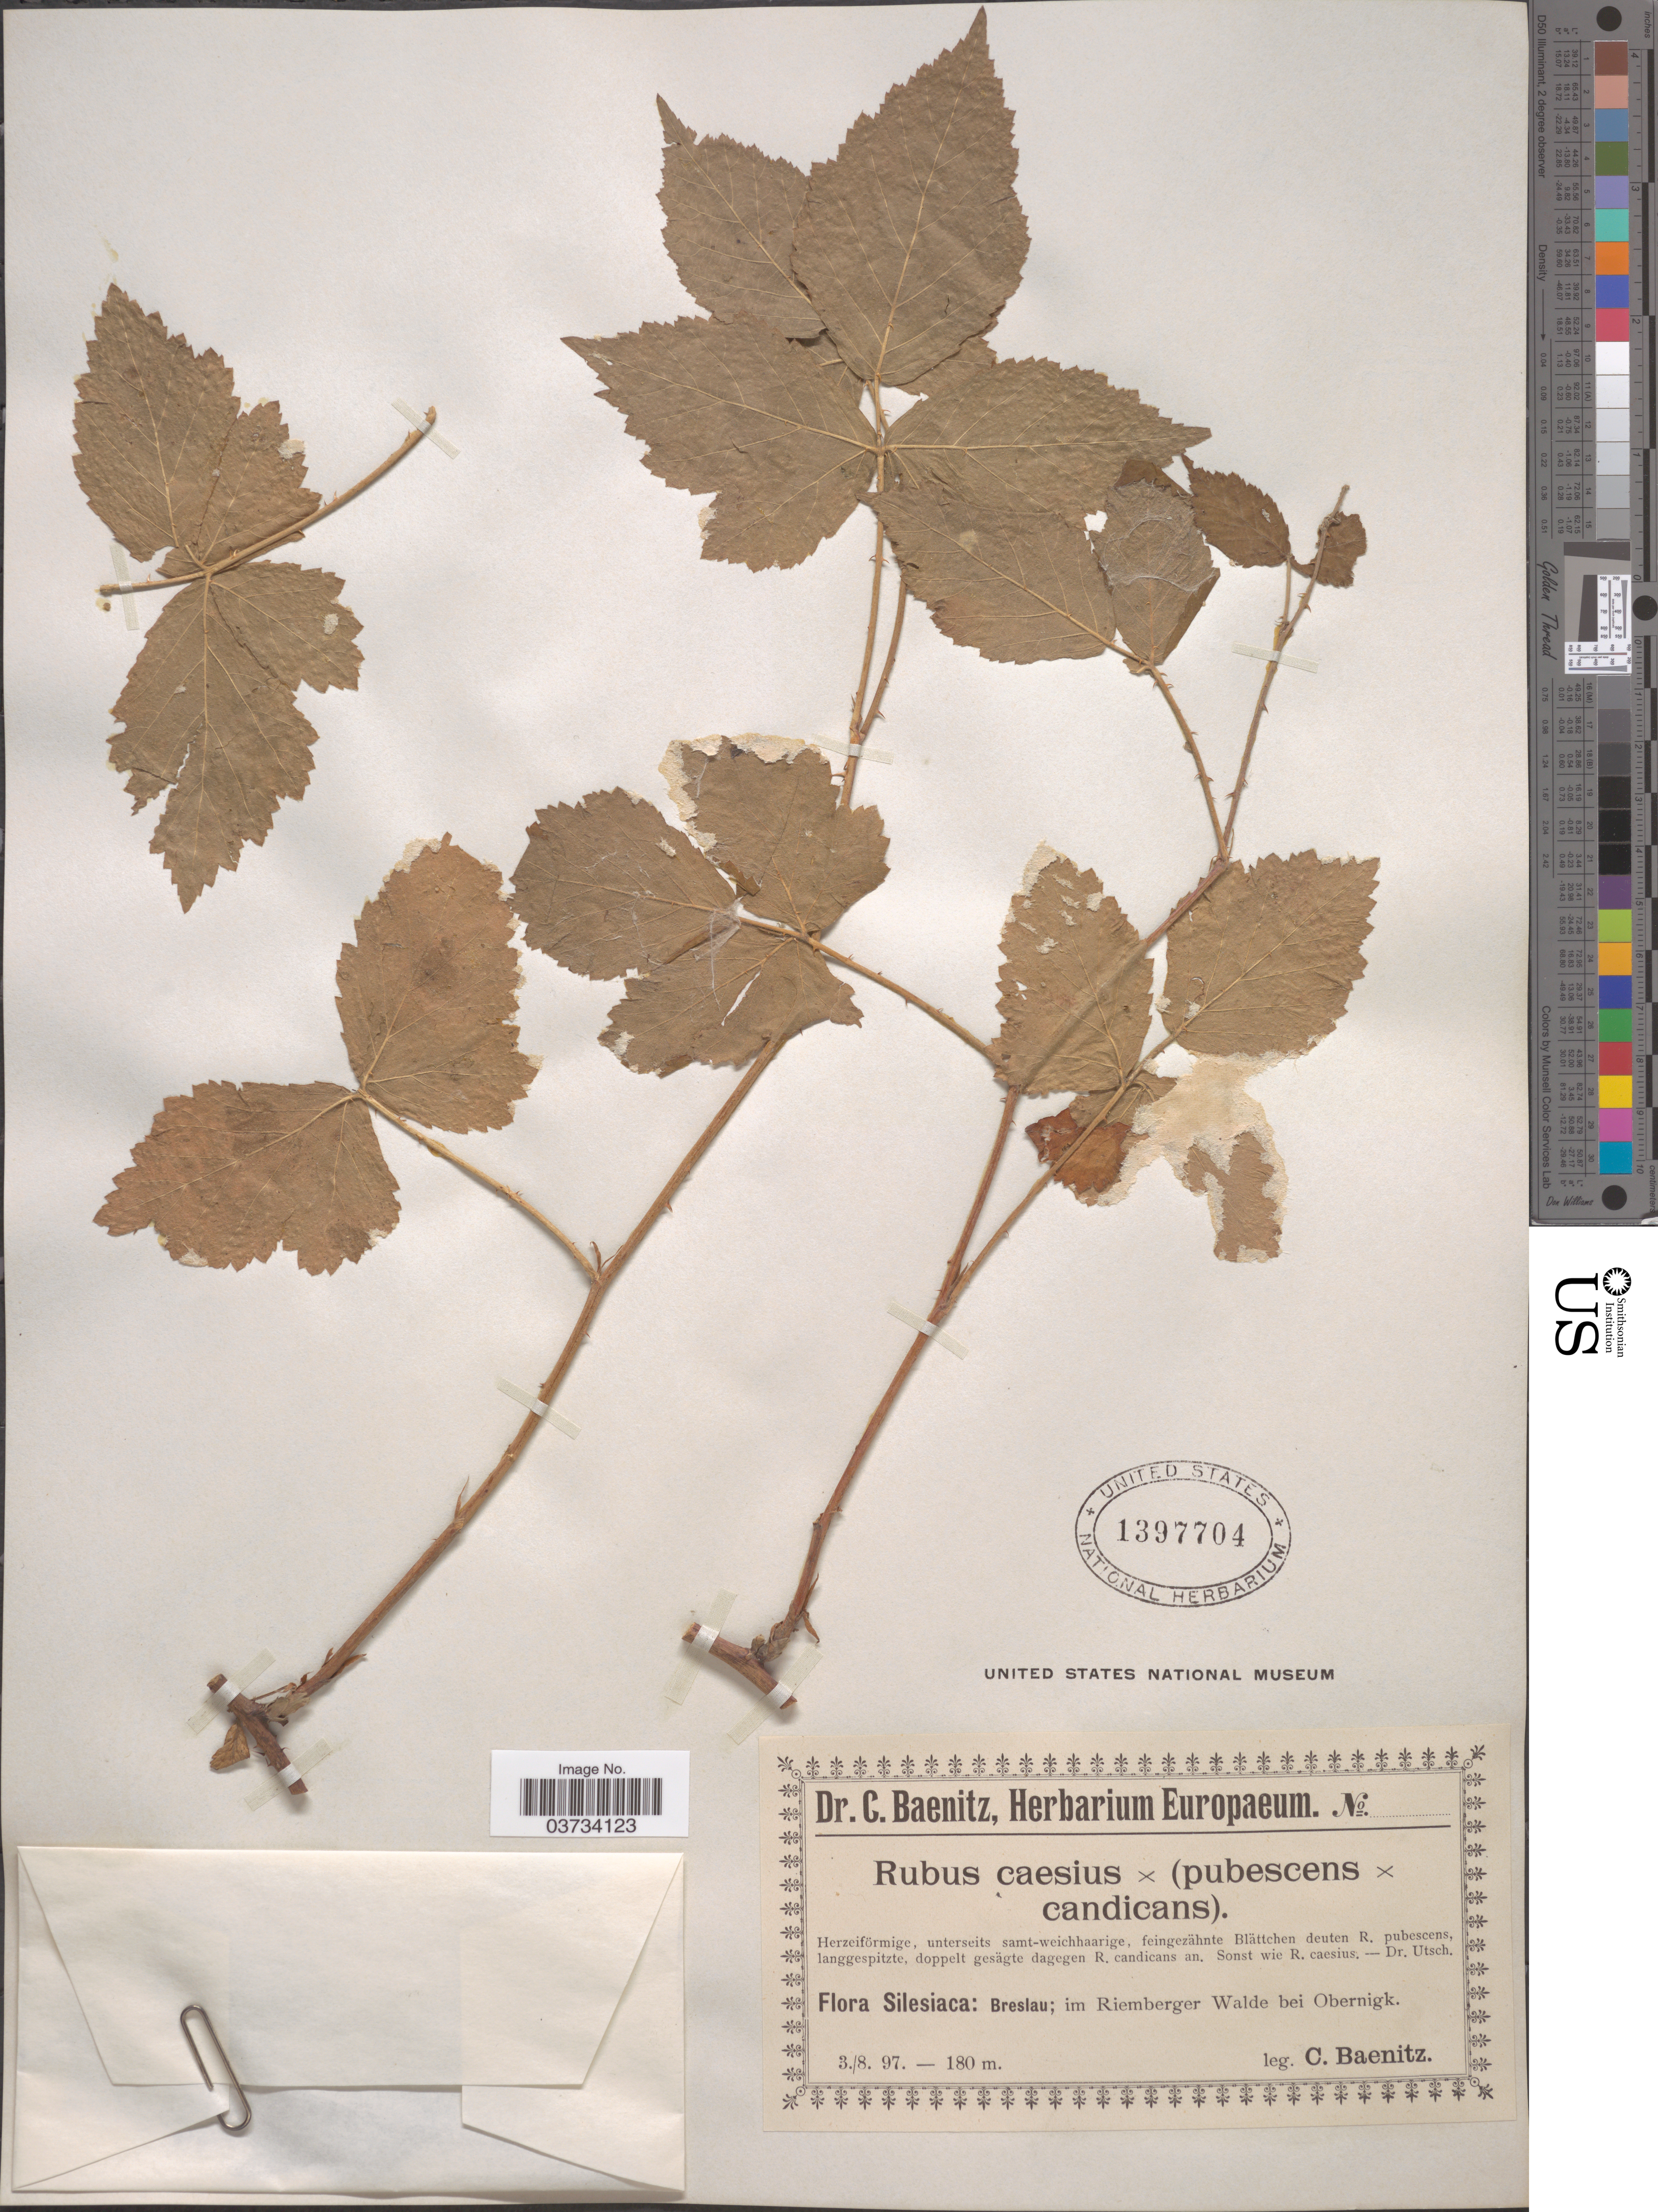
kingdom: Plantae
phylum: Tracheophyta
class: Magnoliopsida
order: Rosales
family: Rosaceae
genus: Rubus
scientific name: Rubus caesius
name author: L.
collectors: C. G. Baenitz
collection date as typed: Transcribed d/m/y: 3/8/97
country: Poland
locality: Silesiaca: Breslau; im Riemberger Walde bei Obernigk.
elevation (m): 180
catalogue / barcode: US 1397704